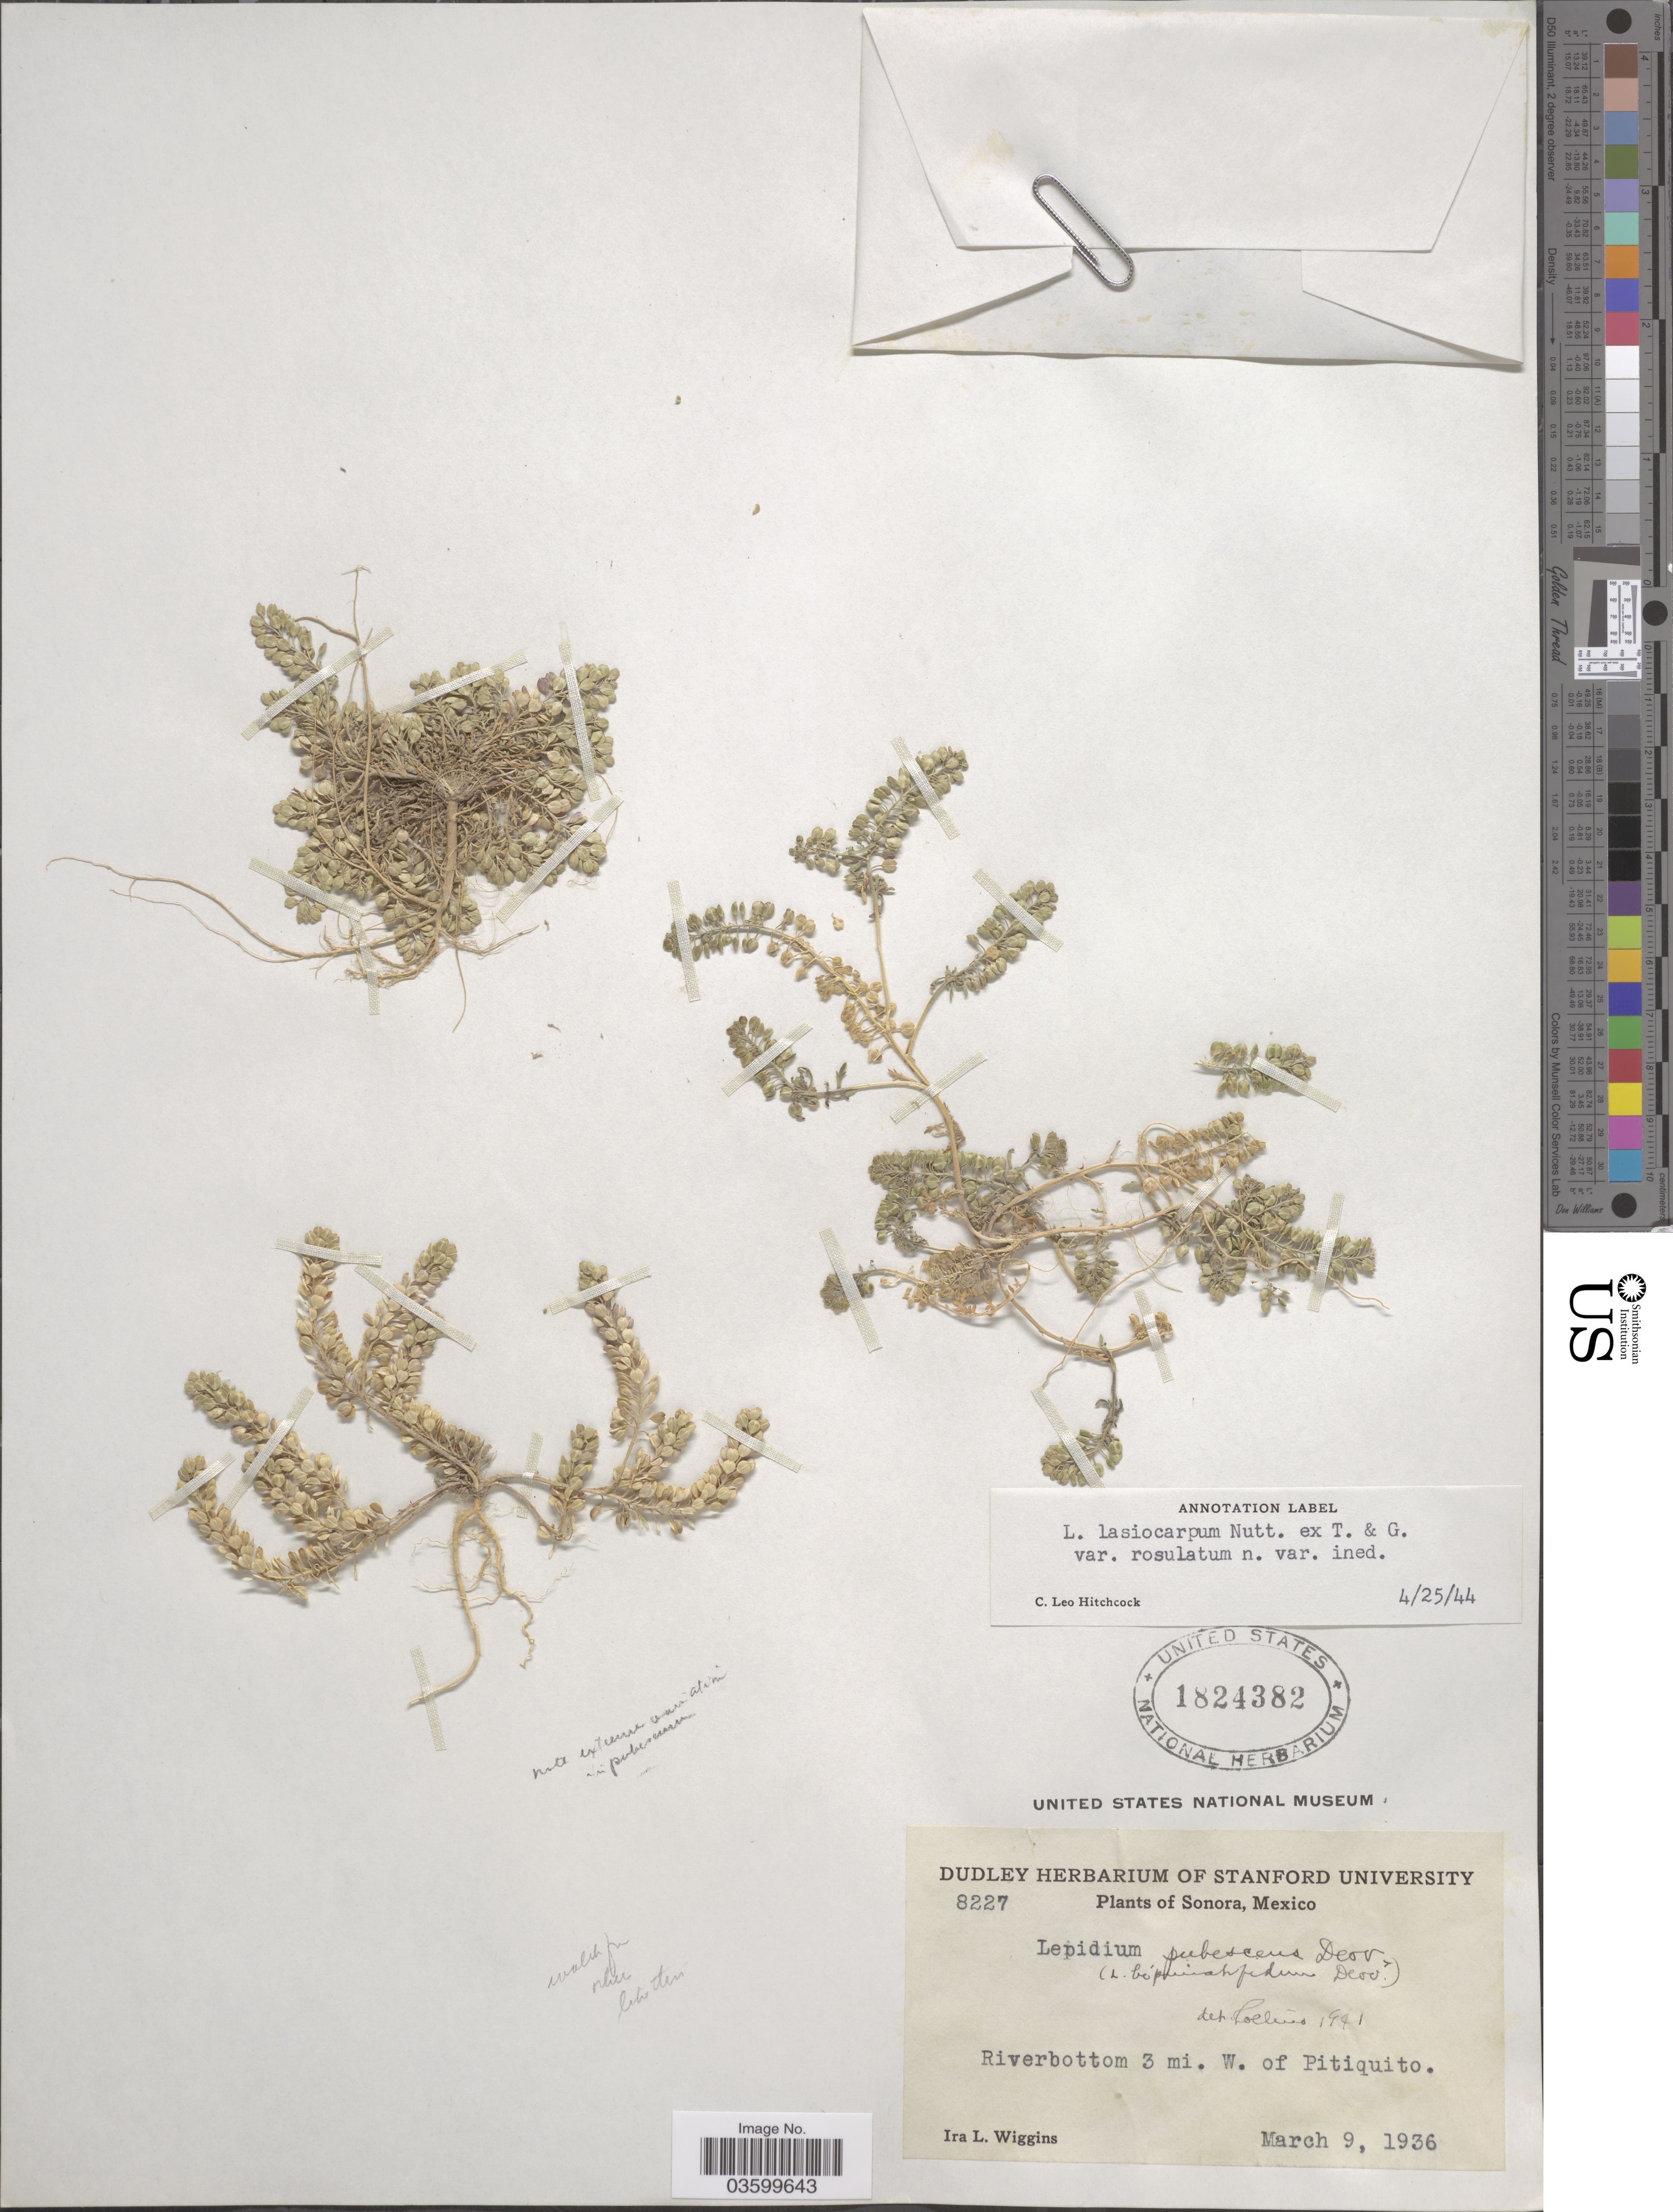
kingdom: Plantae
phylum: Tracheophyta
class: Magnoliopsida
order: Brassicales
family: Brassicaceae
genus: Lepidium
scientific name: Lepidium strictum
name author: (S. Watson) Rattan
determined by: Al-Shehbaz, I. A., (MO), Missouri Botanical Garden (UNITED STATES)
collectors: I. L. Wiggins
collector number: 8227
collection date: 1936-03-09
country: Mexico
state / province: Sonora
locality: Riverbottom 3 mi. W. of Pitiquito.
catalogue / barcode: US 1824382